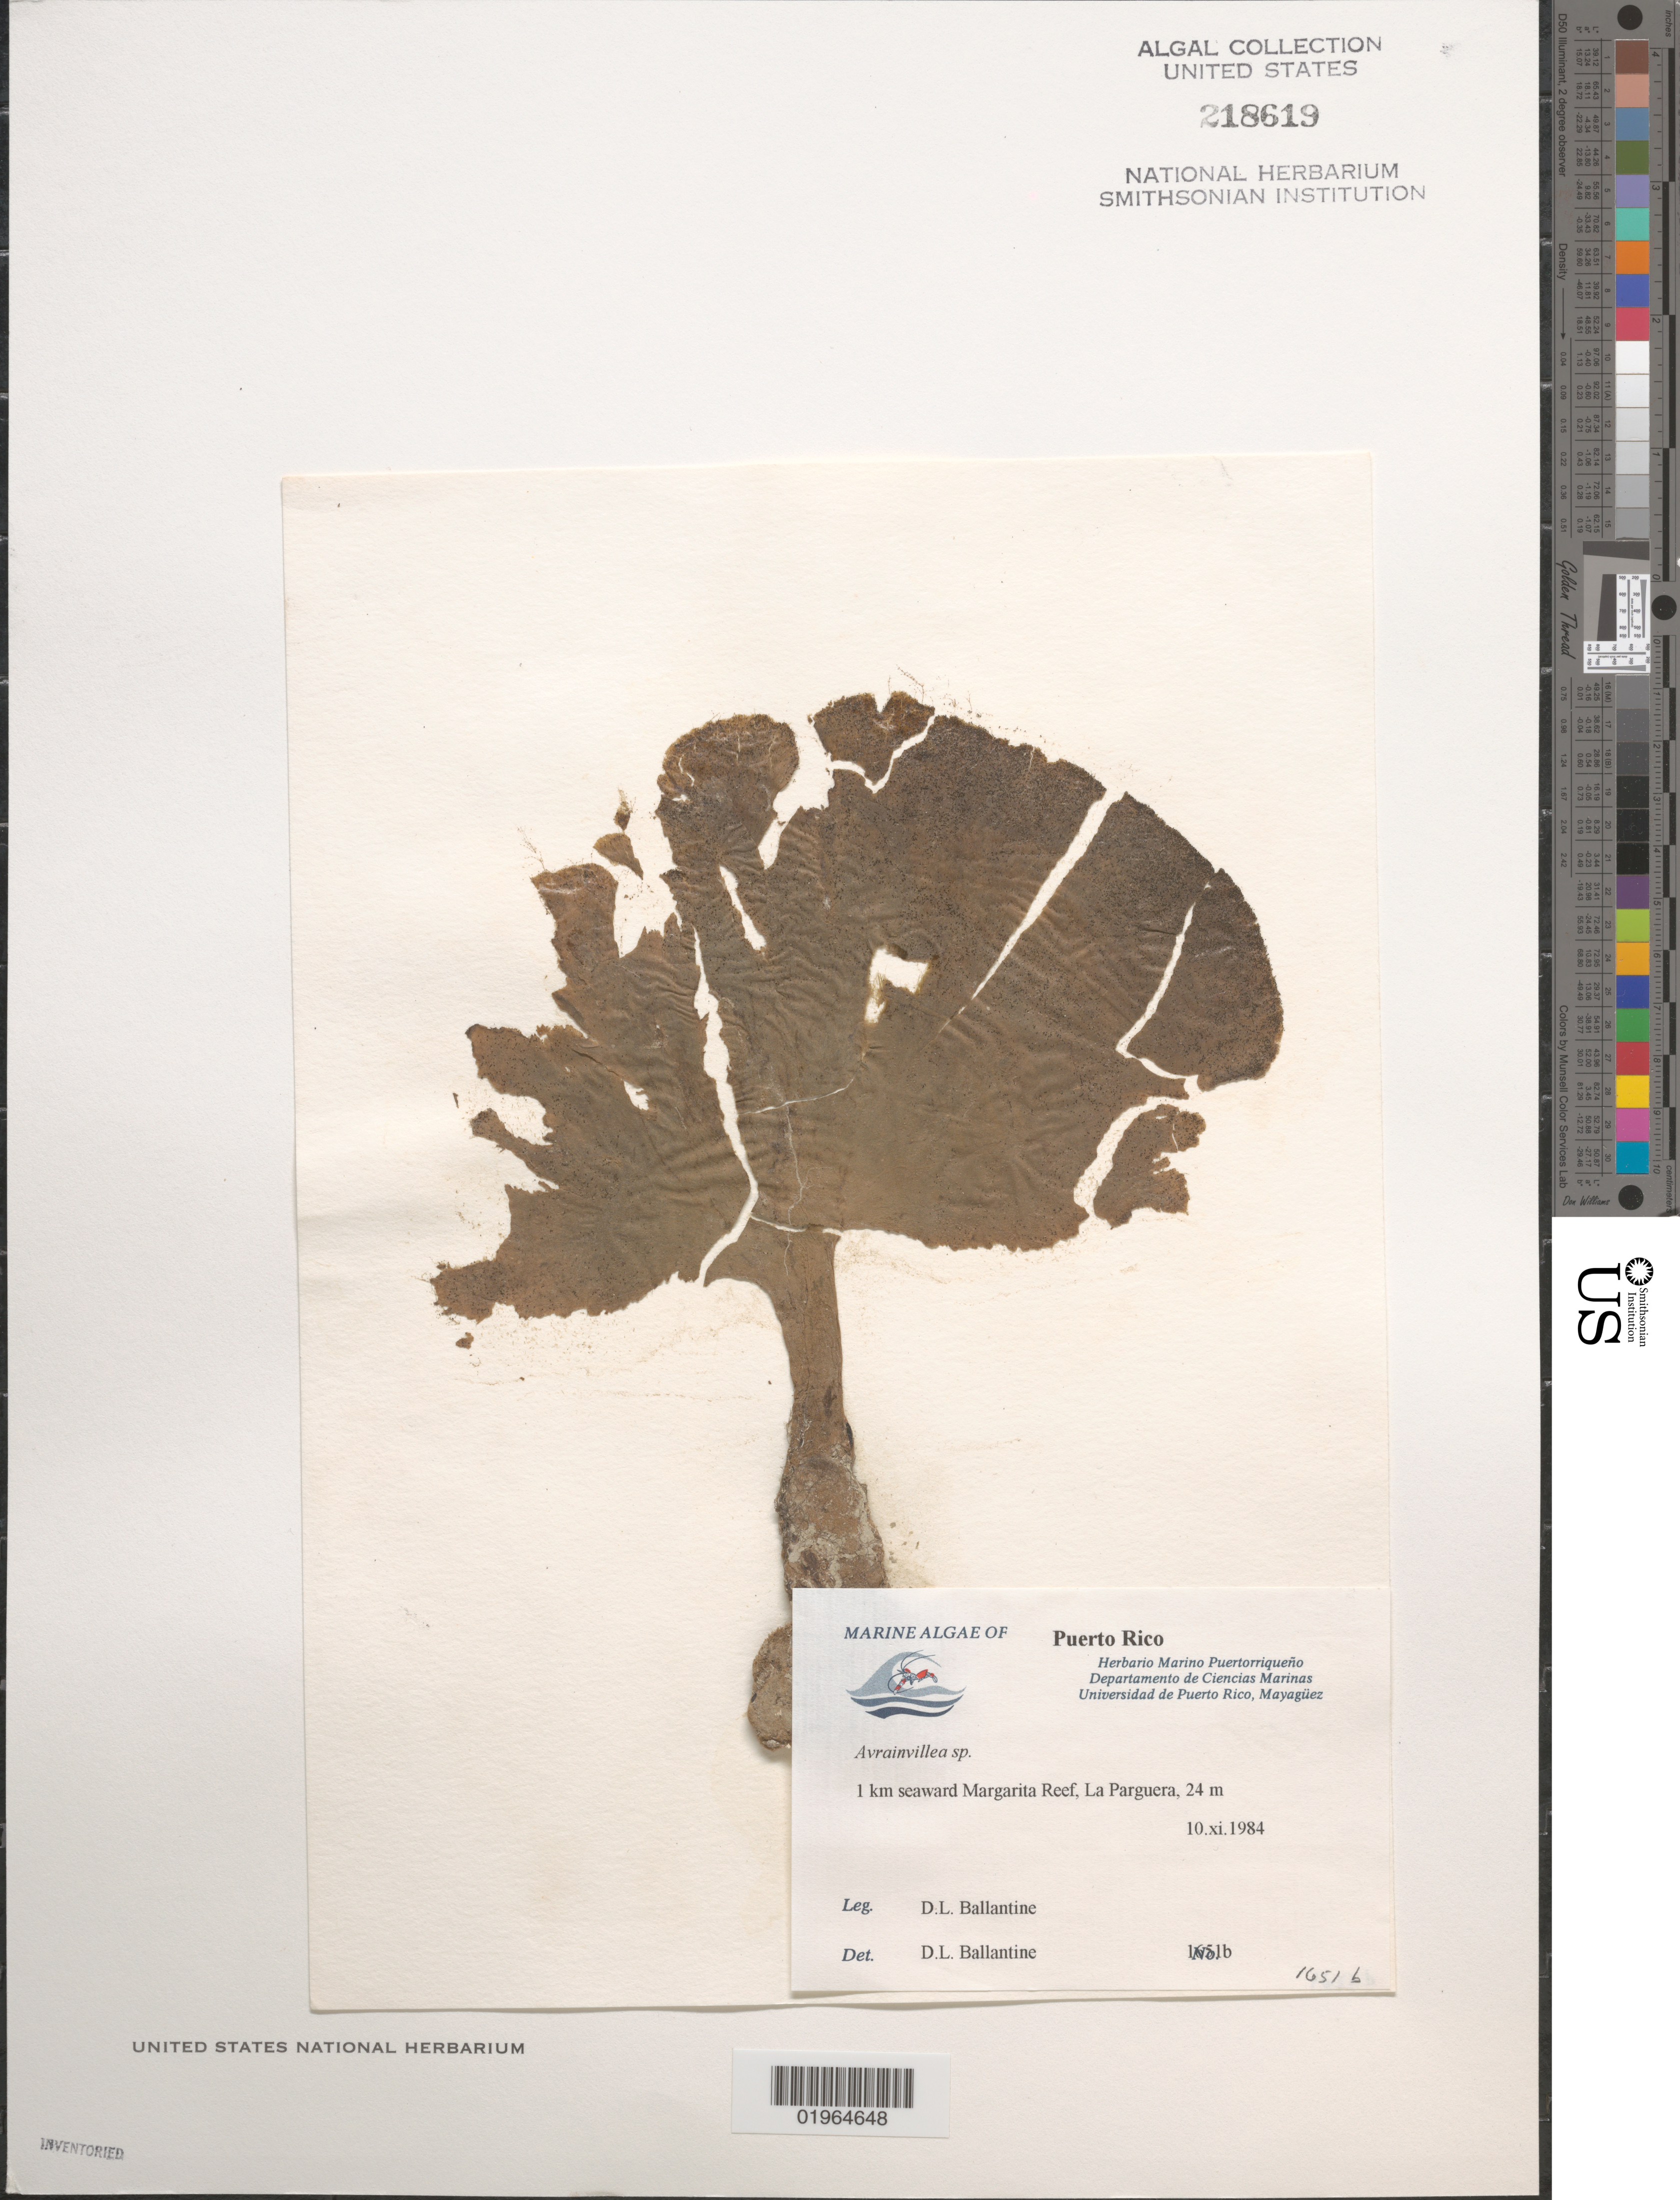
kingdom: Plantae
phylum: Chlorophyta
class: Ulvophyceae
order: Bryopsidales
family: Dichotomosiphonaceae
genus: Avrainvillea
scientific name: Avrainvillea sp.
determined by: Ballantine, D. L.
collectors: D.L. Ballantine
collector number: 1651b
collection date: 1984-11-10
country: Puerto Rico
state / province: Lajas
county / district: La Parguera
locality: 1 km seaward Margarita Reef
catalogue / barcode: US 218619